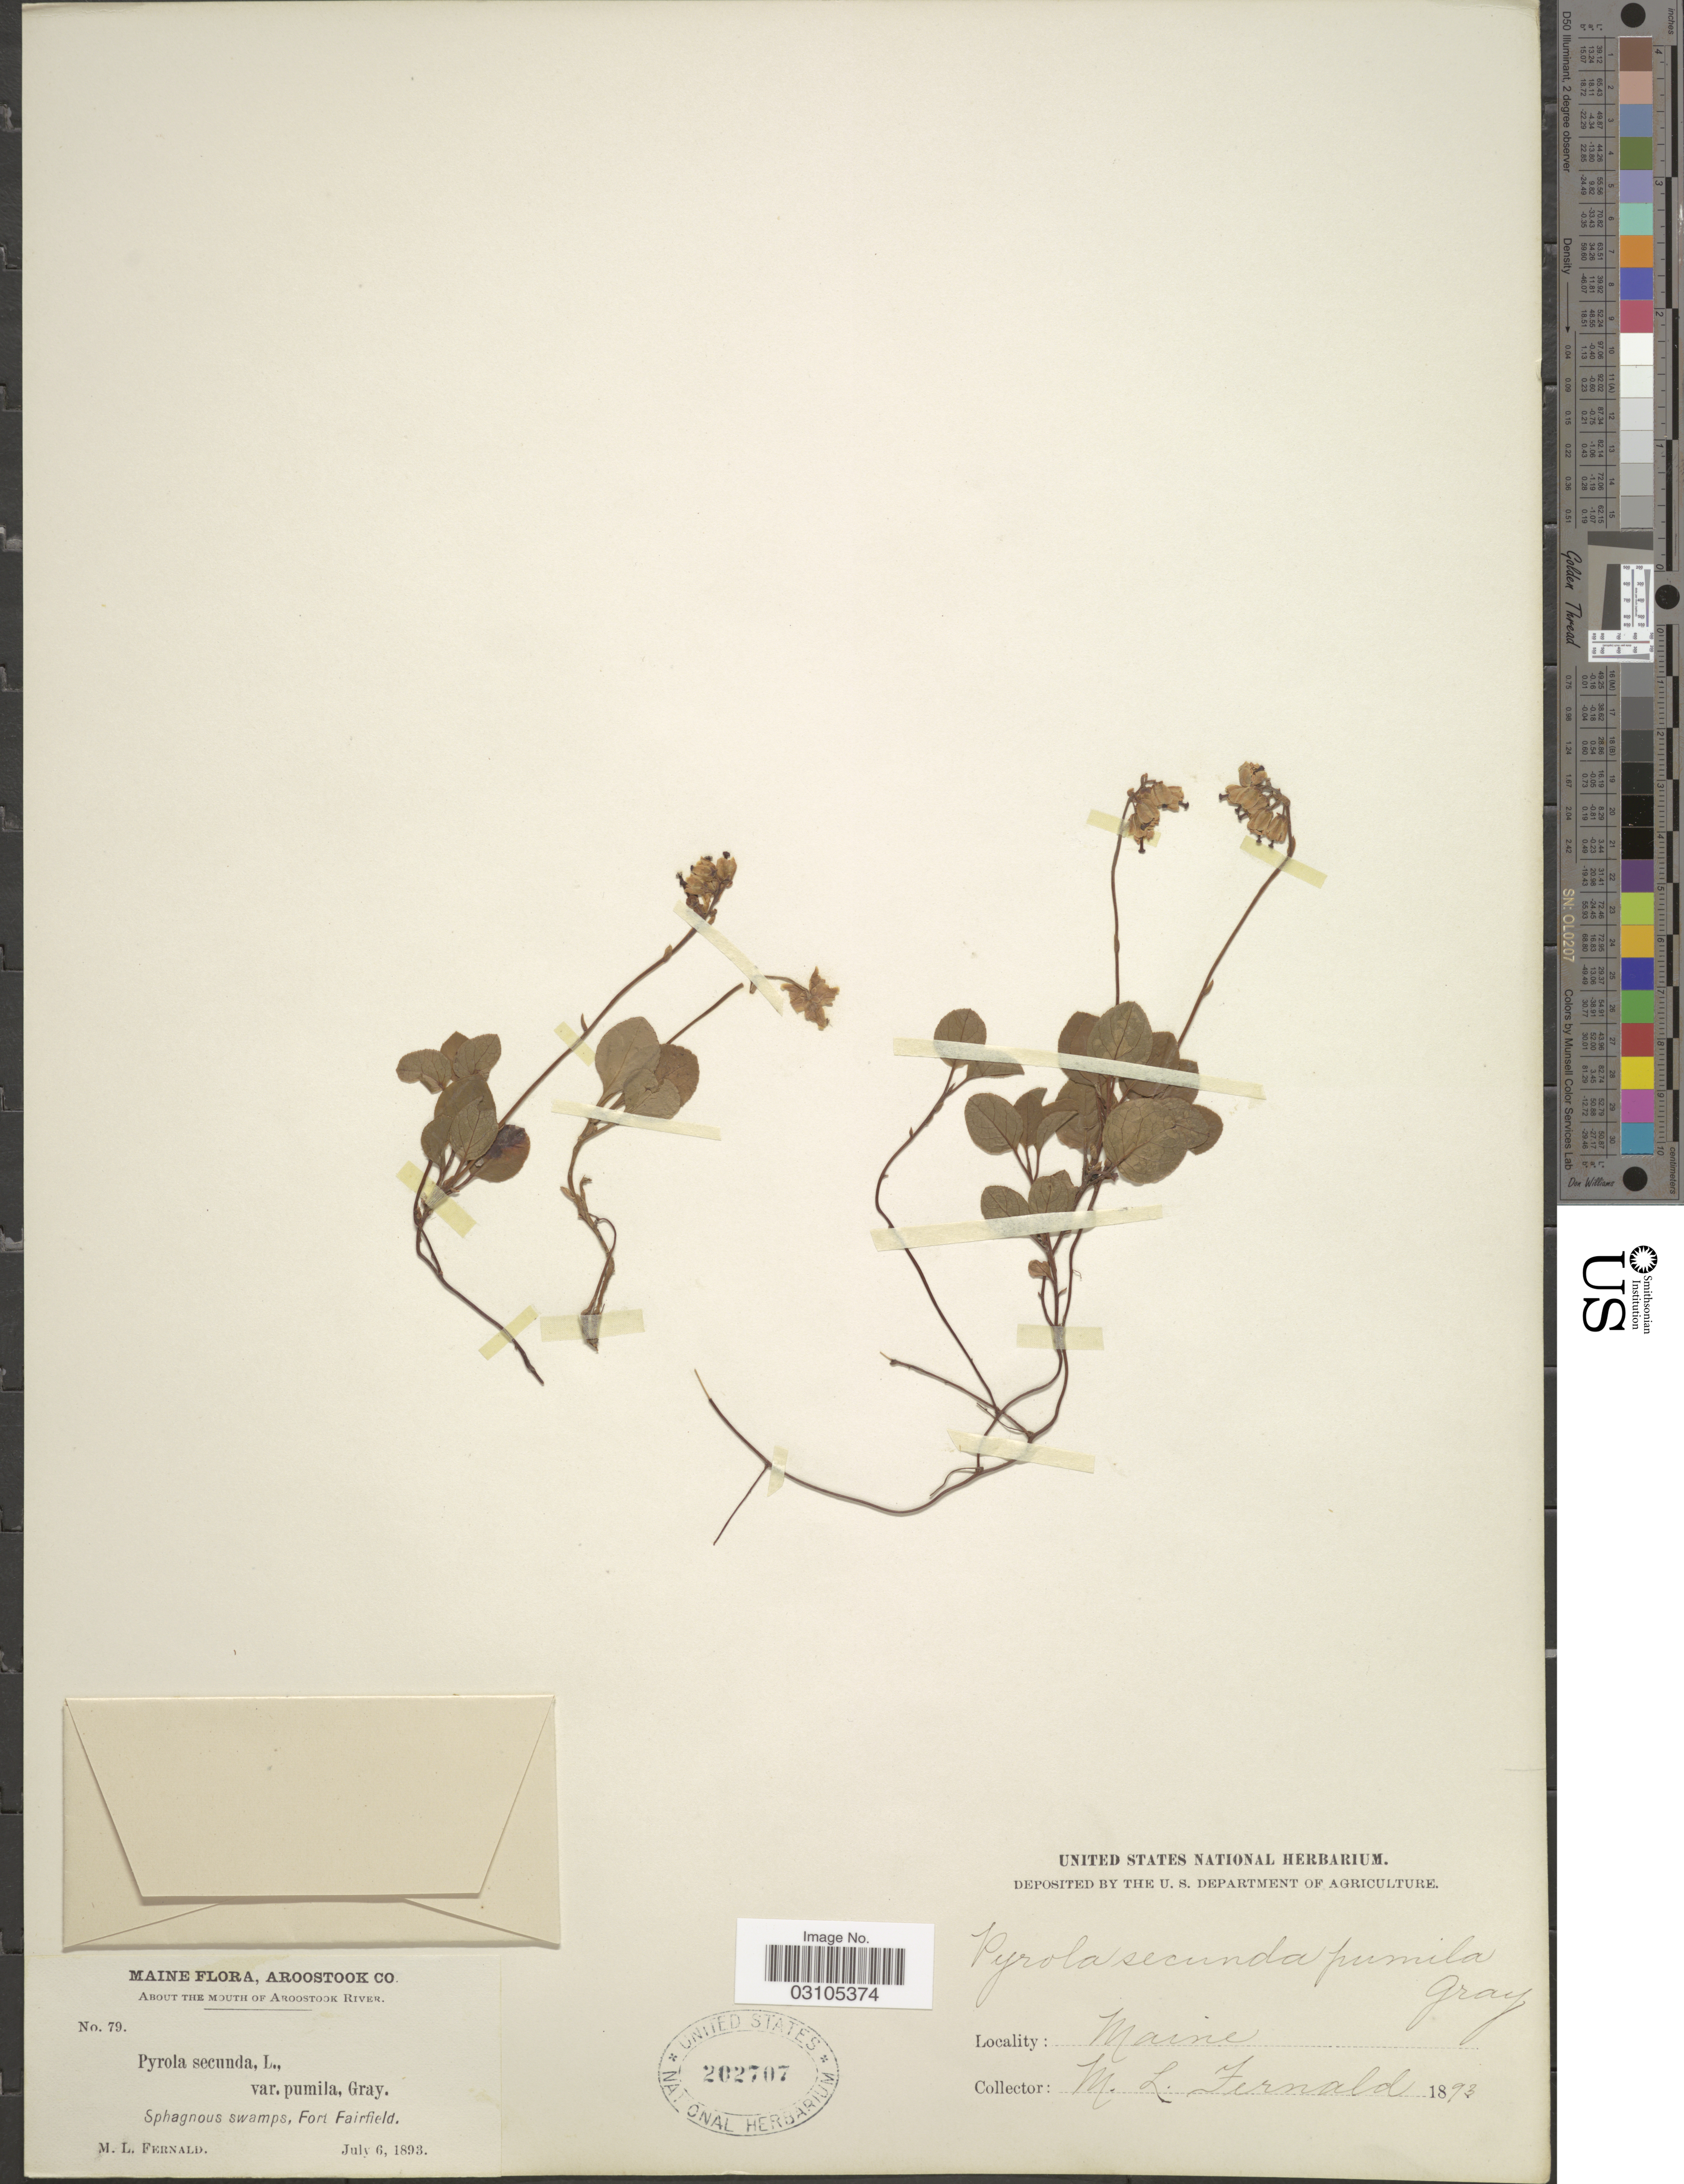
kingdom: Plantae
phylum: Tracheophyta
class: Magnoliopsida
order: Ericales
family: Ericaceae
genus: Orthilia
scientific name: Orthilia secunda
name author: (L.) House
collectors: M. L. Fernald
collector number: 79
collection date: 1893-07-06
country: United States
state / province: Maine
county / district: Aroostook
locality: About the mouth of Aroostook River. Fort Fairfield.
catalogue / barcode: US 202707